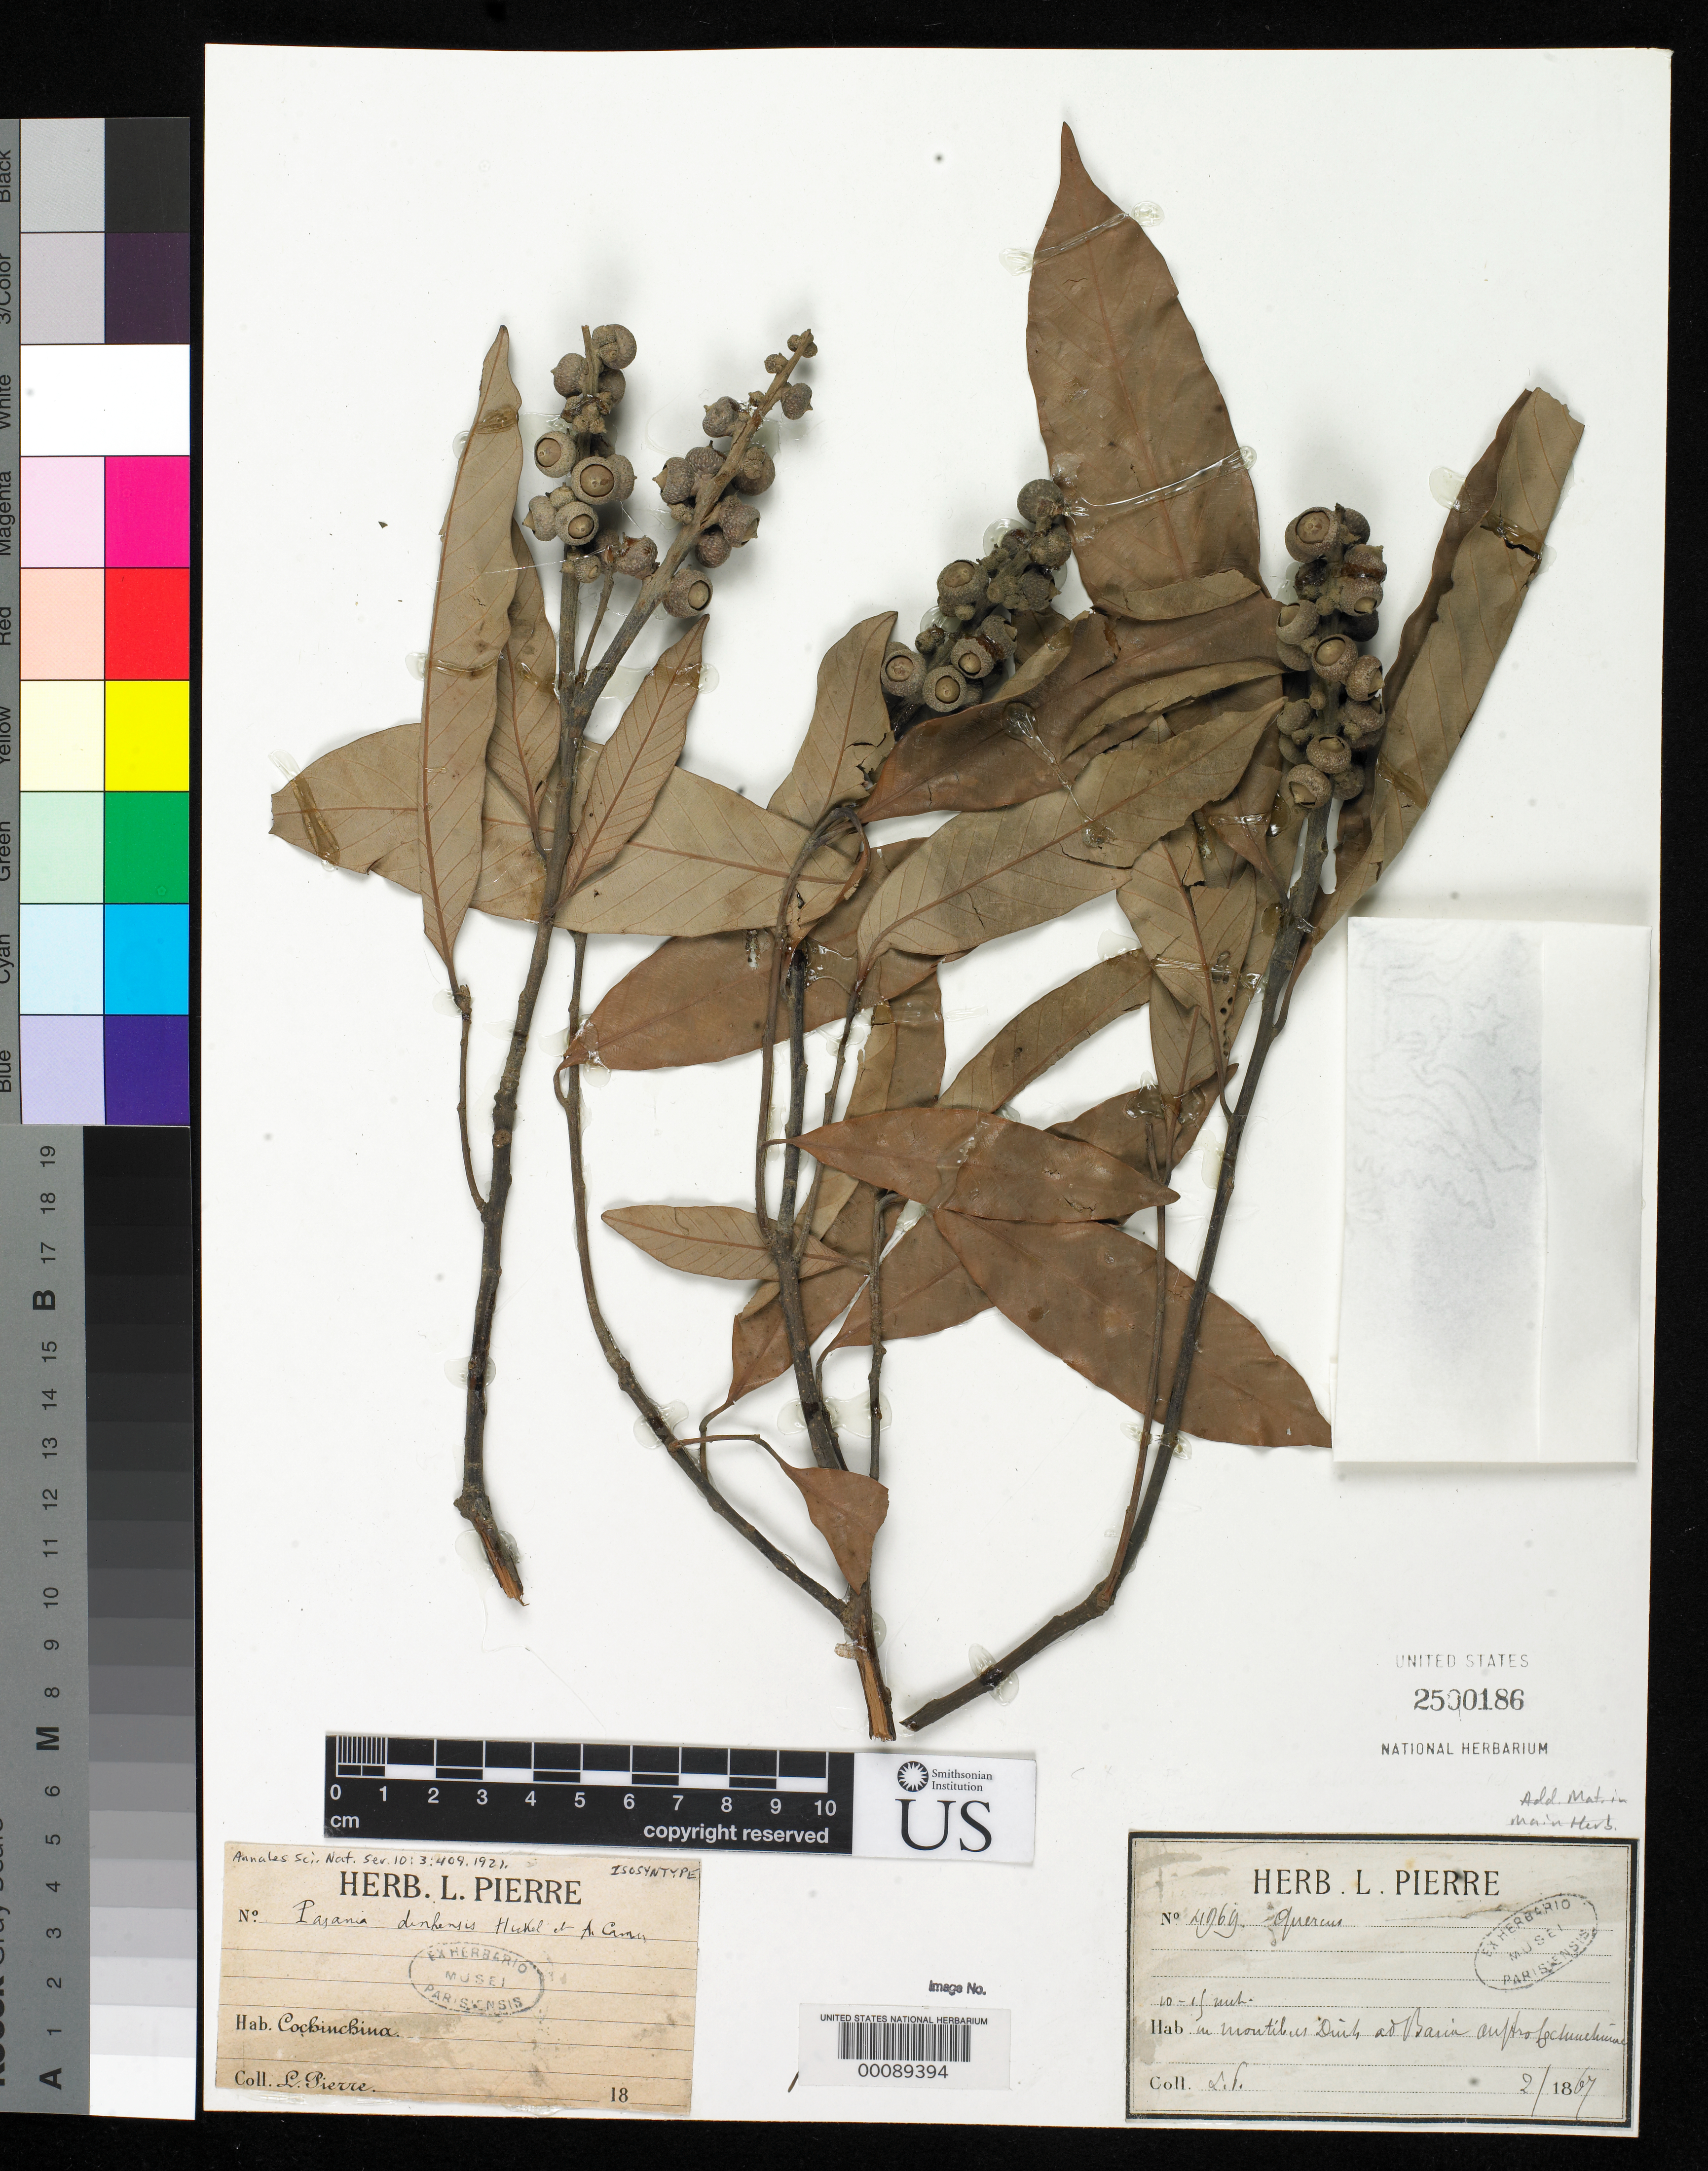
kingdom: Plantae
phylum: Tracheophyta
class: Magnoliopsida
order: Fagales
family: Fagaceae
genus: Pasania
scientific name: Pasania dinhensis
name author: Hickel & A. Camus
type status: Isosyntype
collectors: J. Pierre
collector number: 4969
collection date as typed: Feb 1867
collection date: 1867-02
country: Vietnam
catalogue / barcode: US 2500186